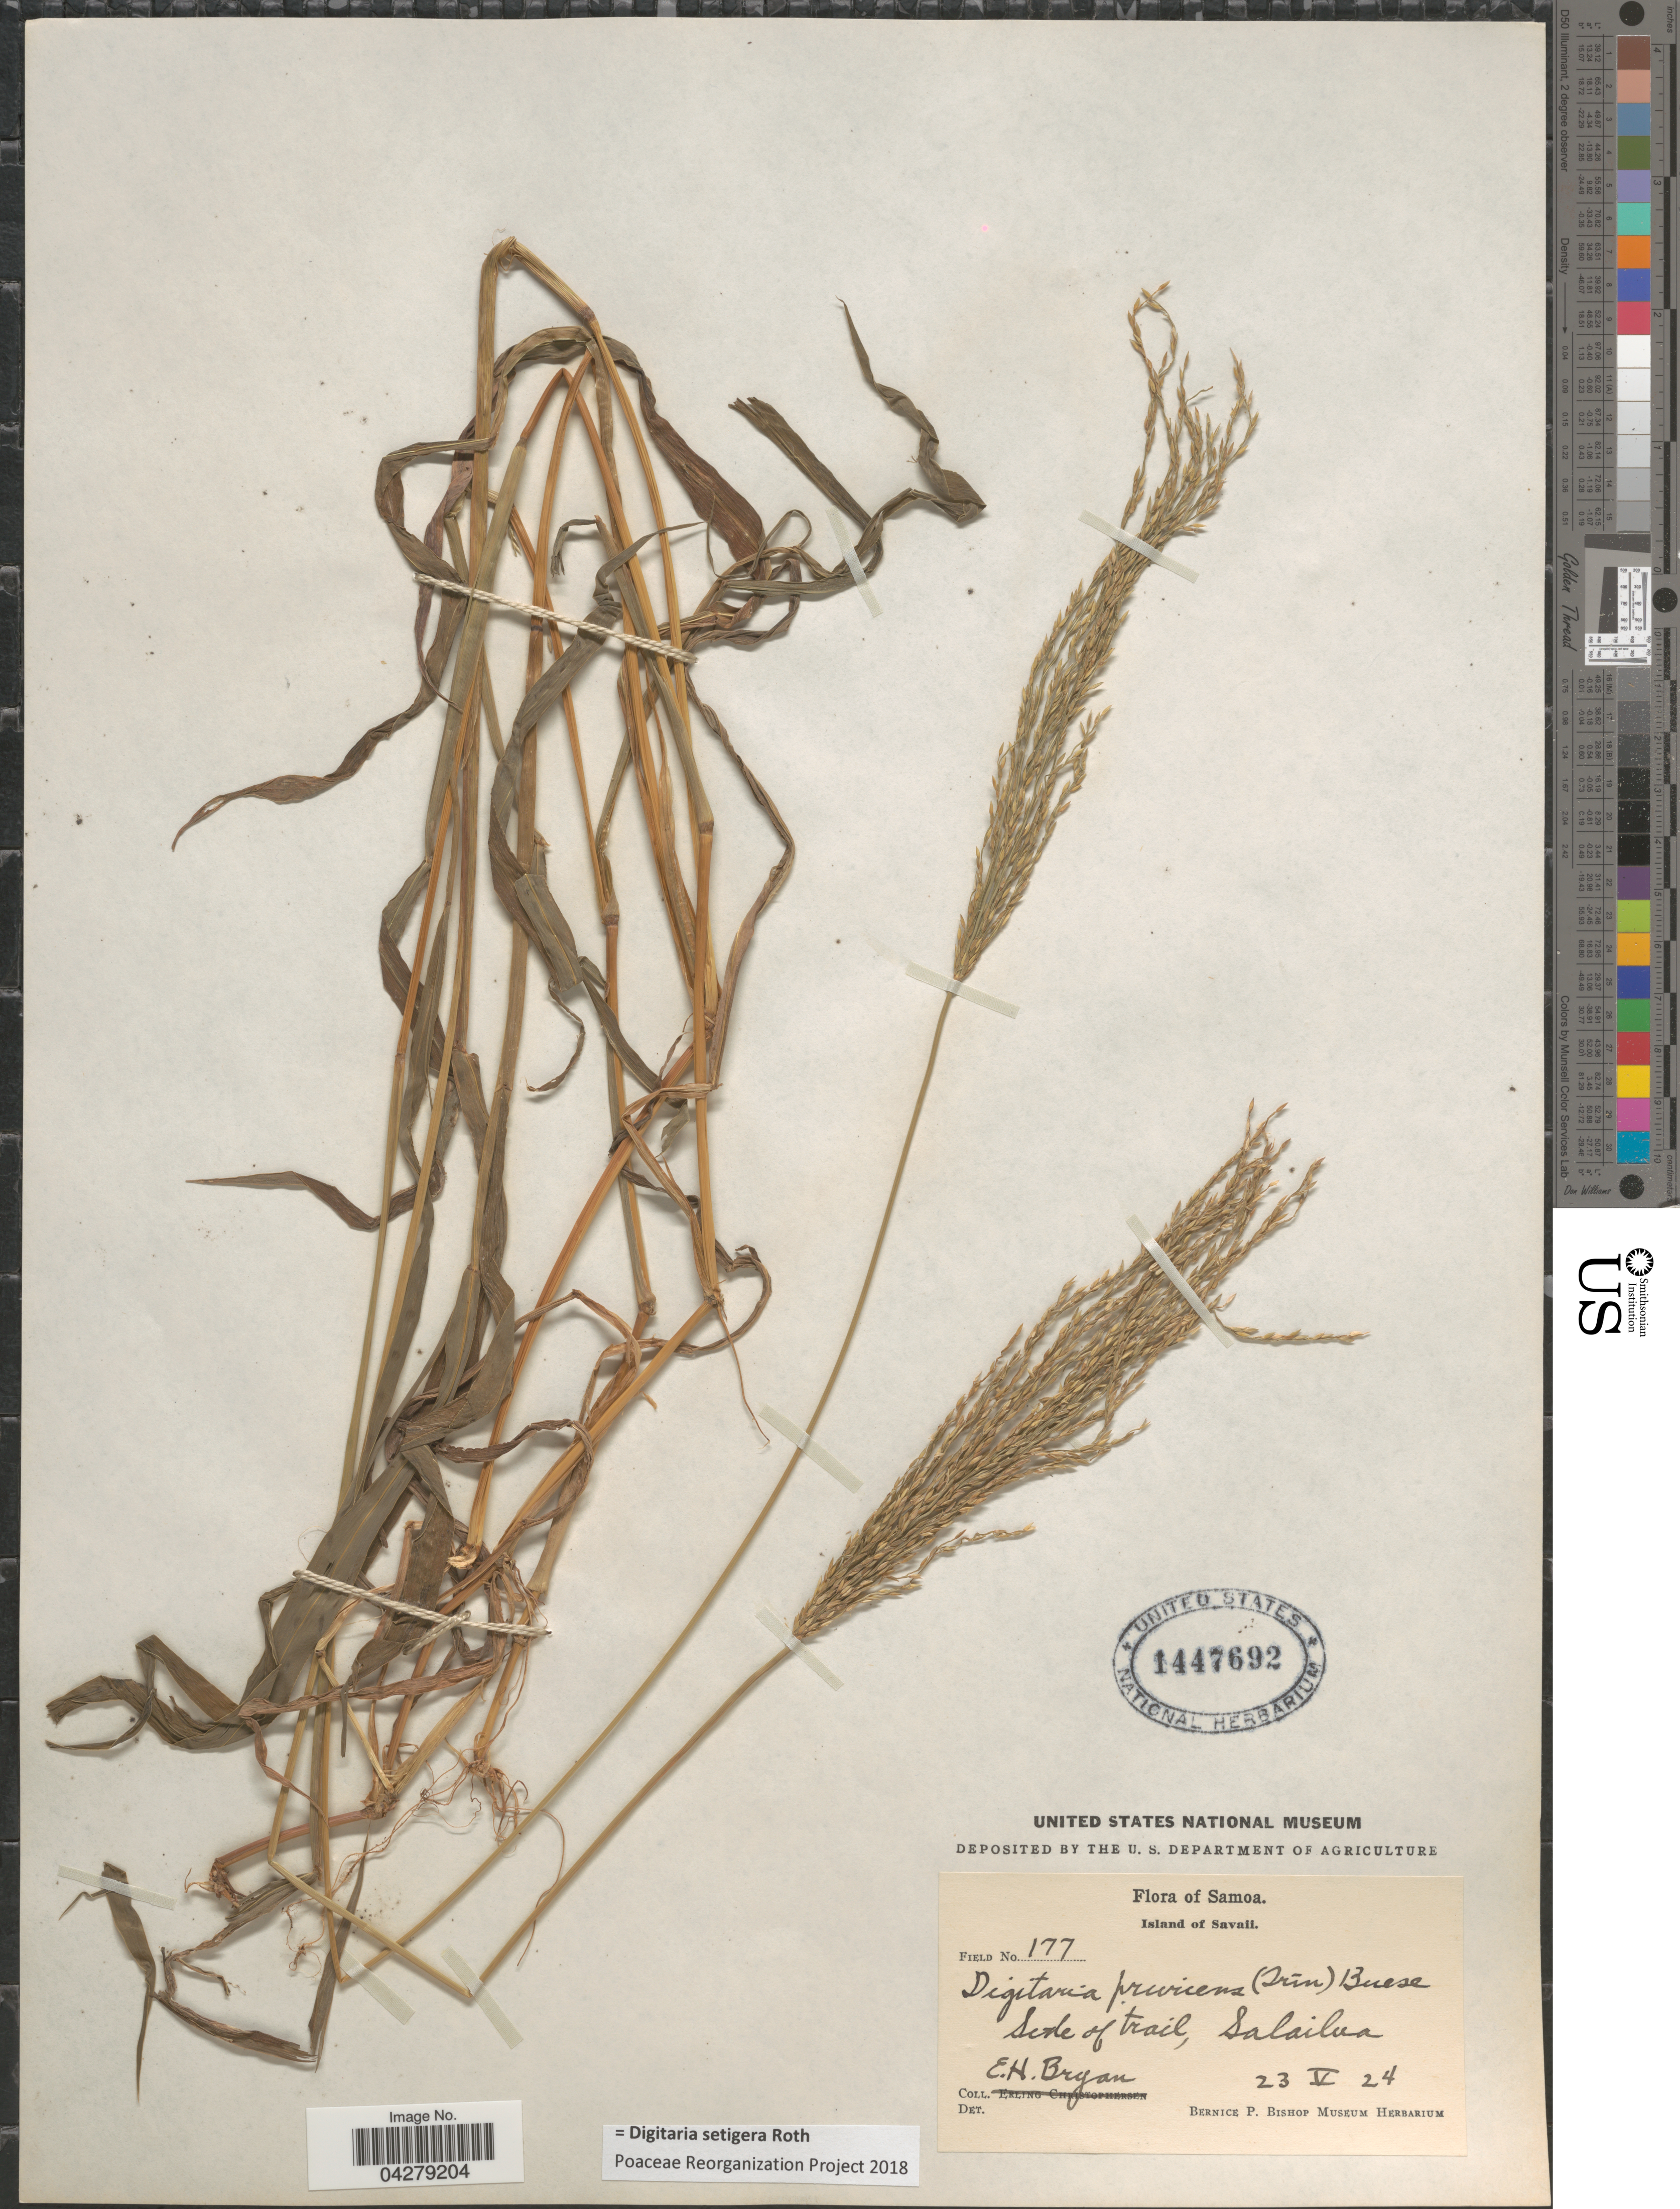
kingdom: Plantae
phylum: Tracheophyta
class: Liliopsida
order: Poales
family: Poaceae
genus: Digitaria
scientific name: Digitaria setigera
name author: Roth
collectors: B. Harrell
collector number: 177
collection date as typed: Transcribed d/m/y: 23/5/24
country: Samoa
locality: Samoa. Island of Savaii. Side of trail, Salailua.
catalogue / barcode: US 1447692